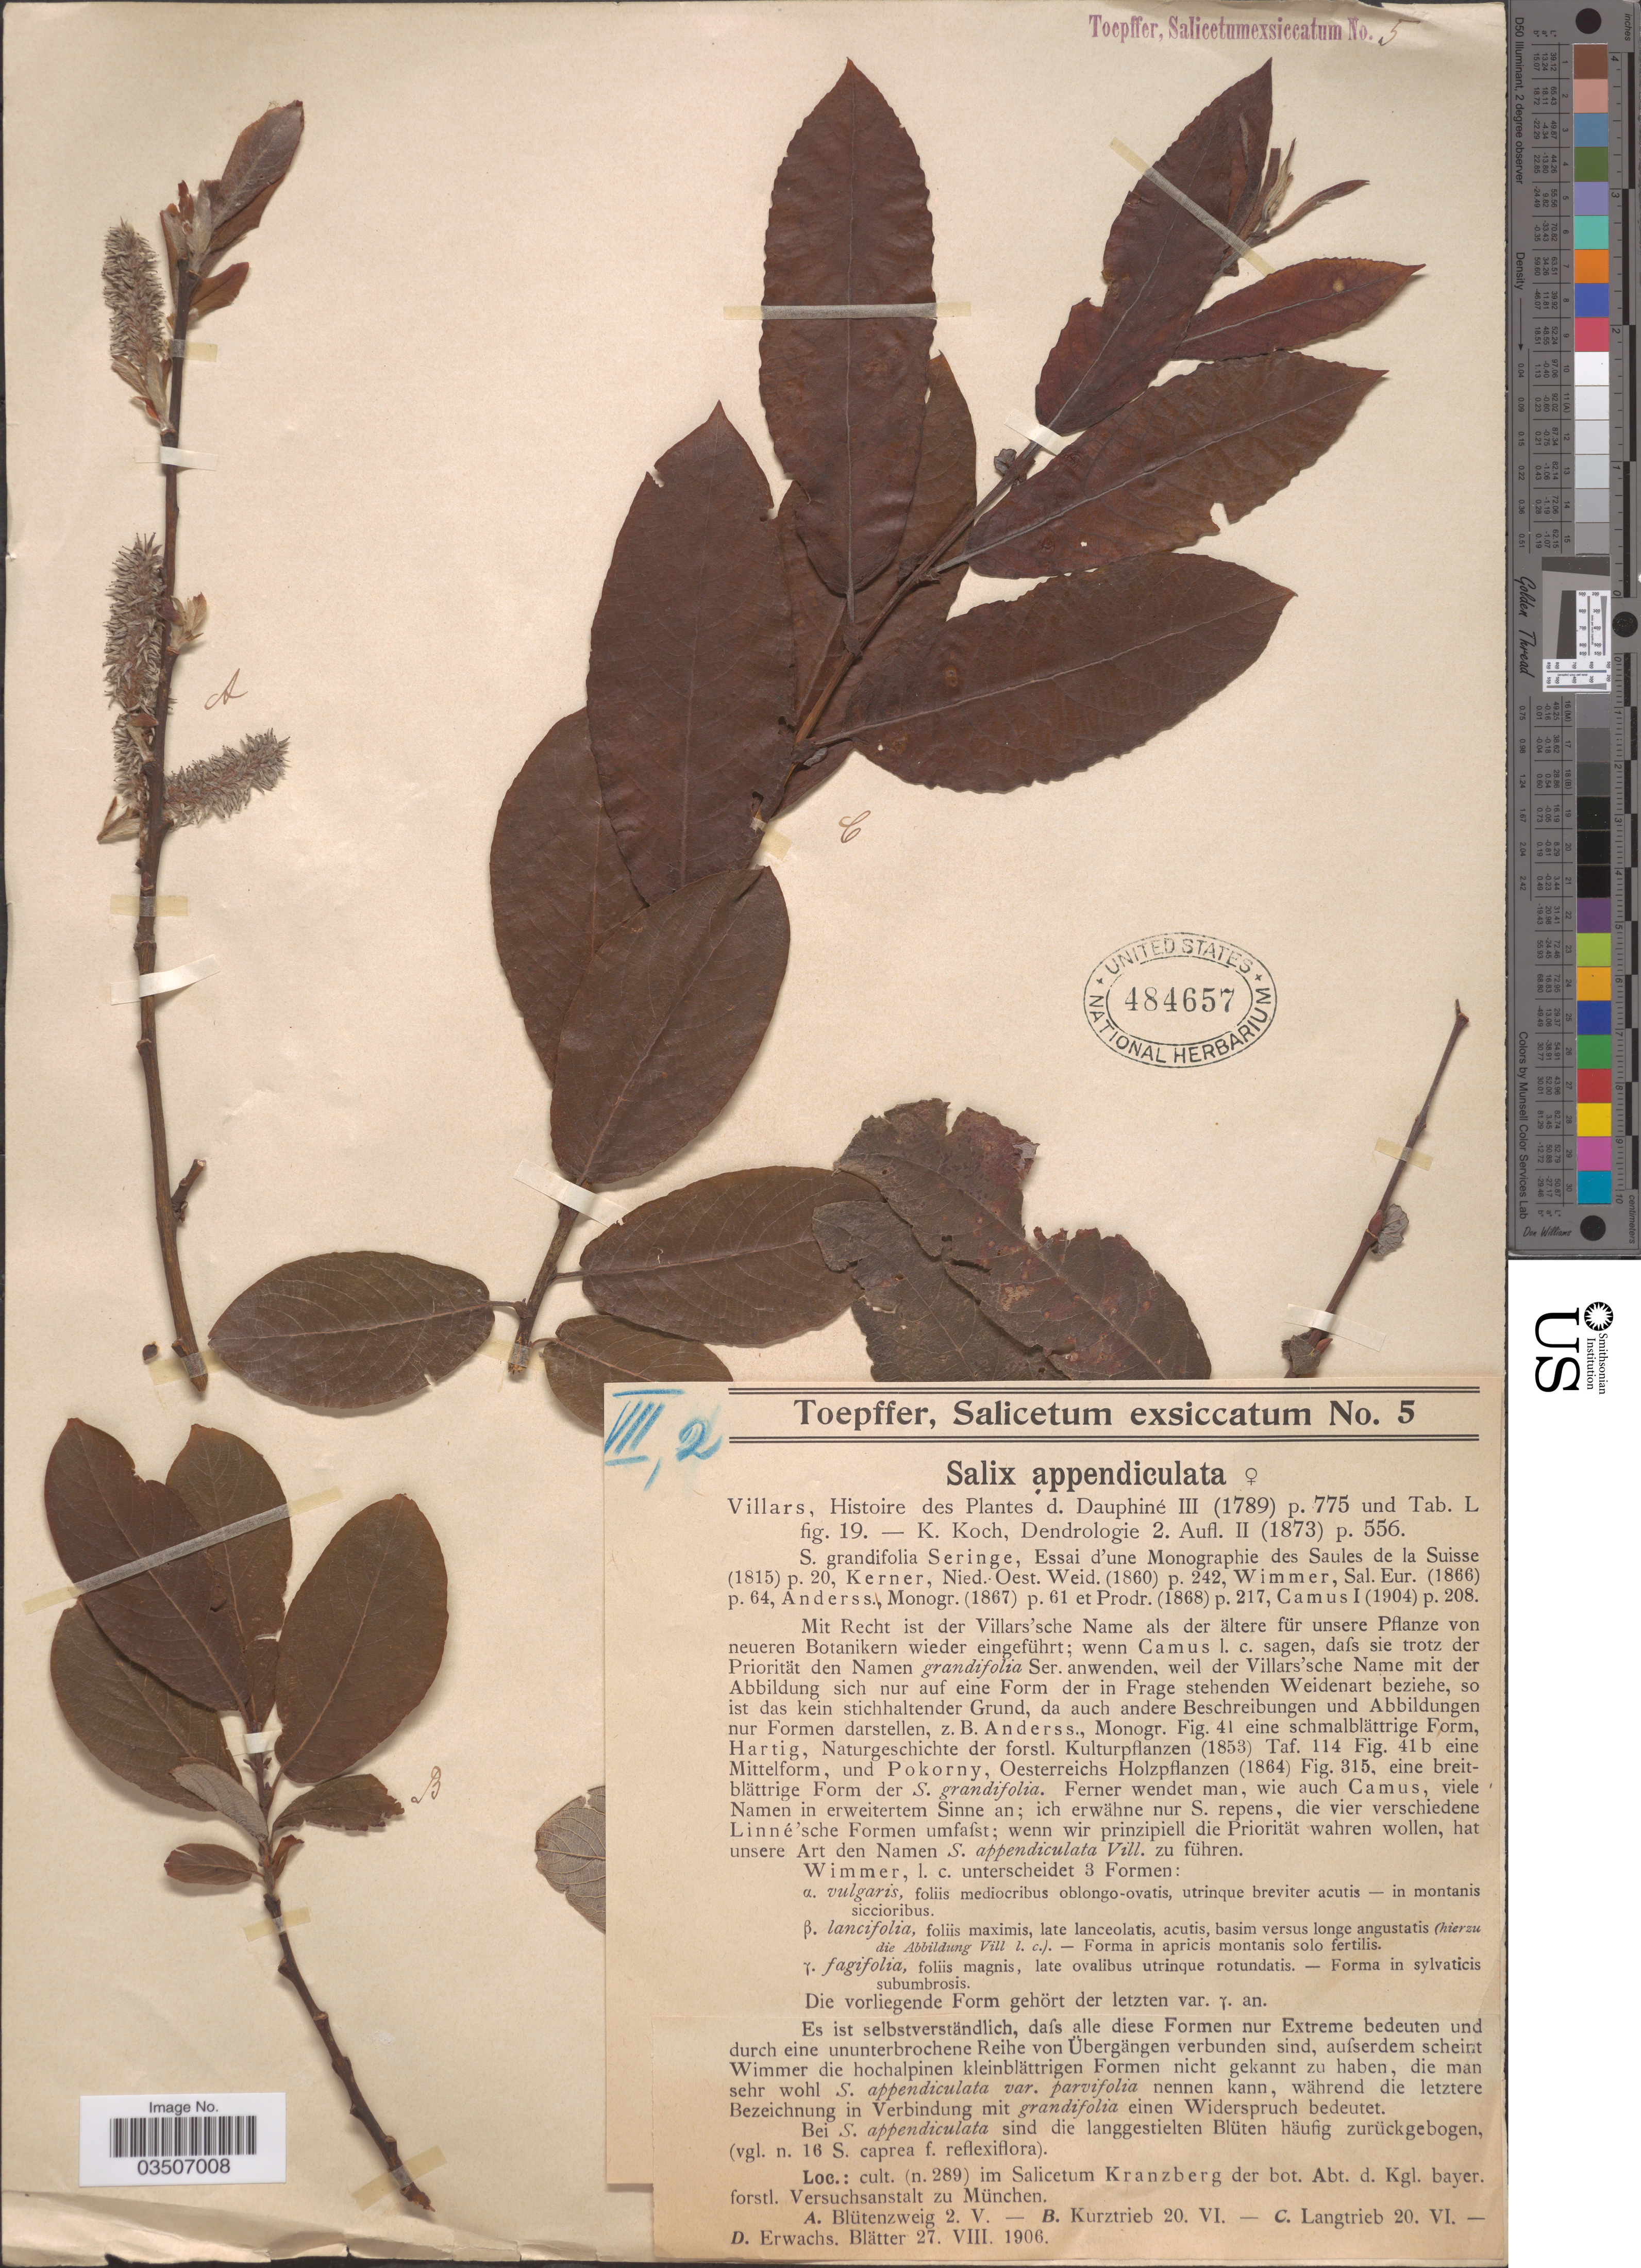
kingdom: Plantae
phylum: Tracheophyta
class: Magnoliopsida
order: Malpighiales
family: Salicaceae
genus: Salix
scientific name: Salix appendiculata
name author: Vill.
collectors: A. Toepffer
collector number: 5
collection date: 1906-05-02/1906-08-27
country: Germany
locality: Cult (n. 289) im Salicetum Kranzberg der bot. Abt. d. Kgl. bayer. forstl. Versuchsanstalt zu München.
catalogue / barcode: US 484657